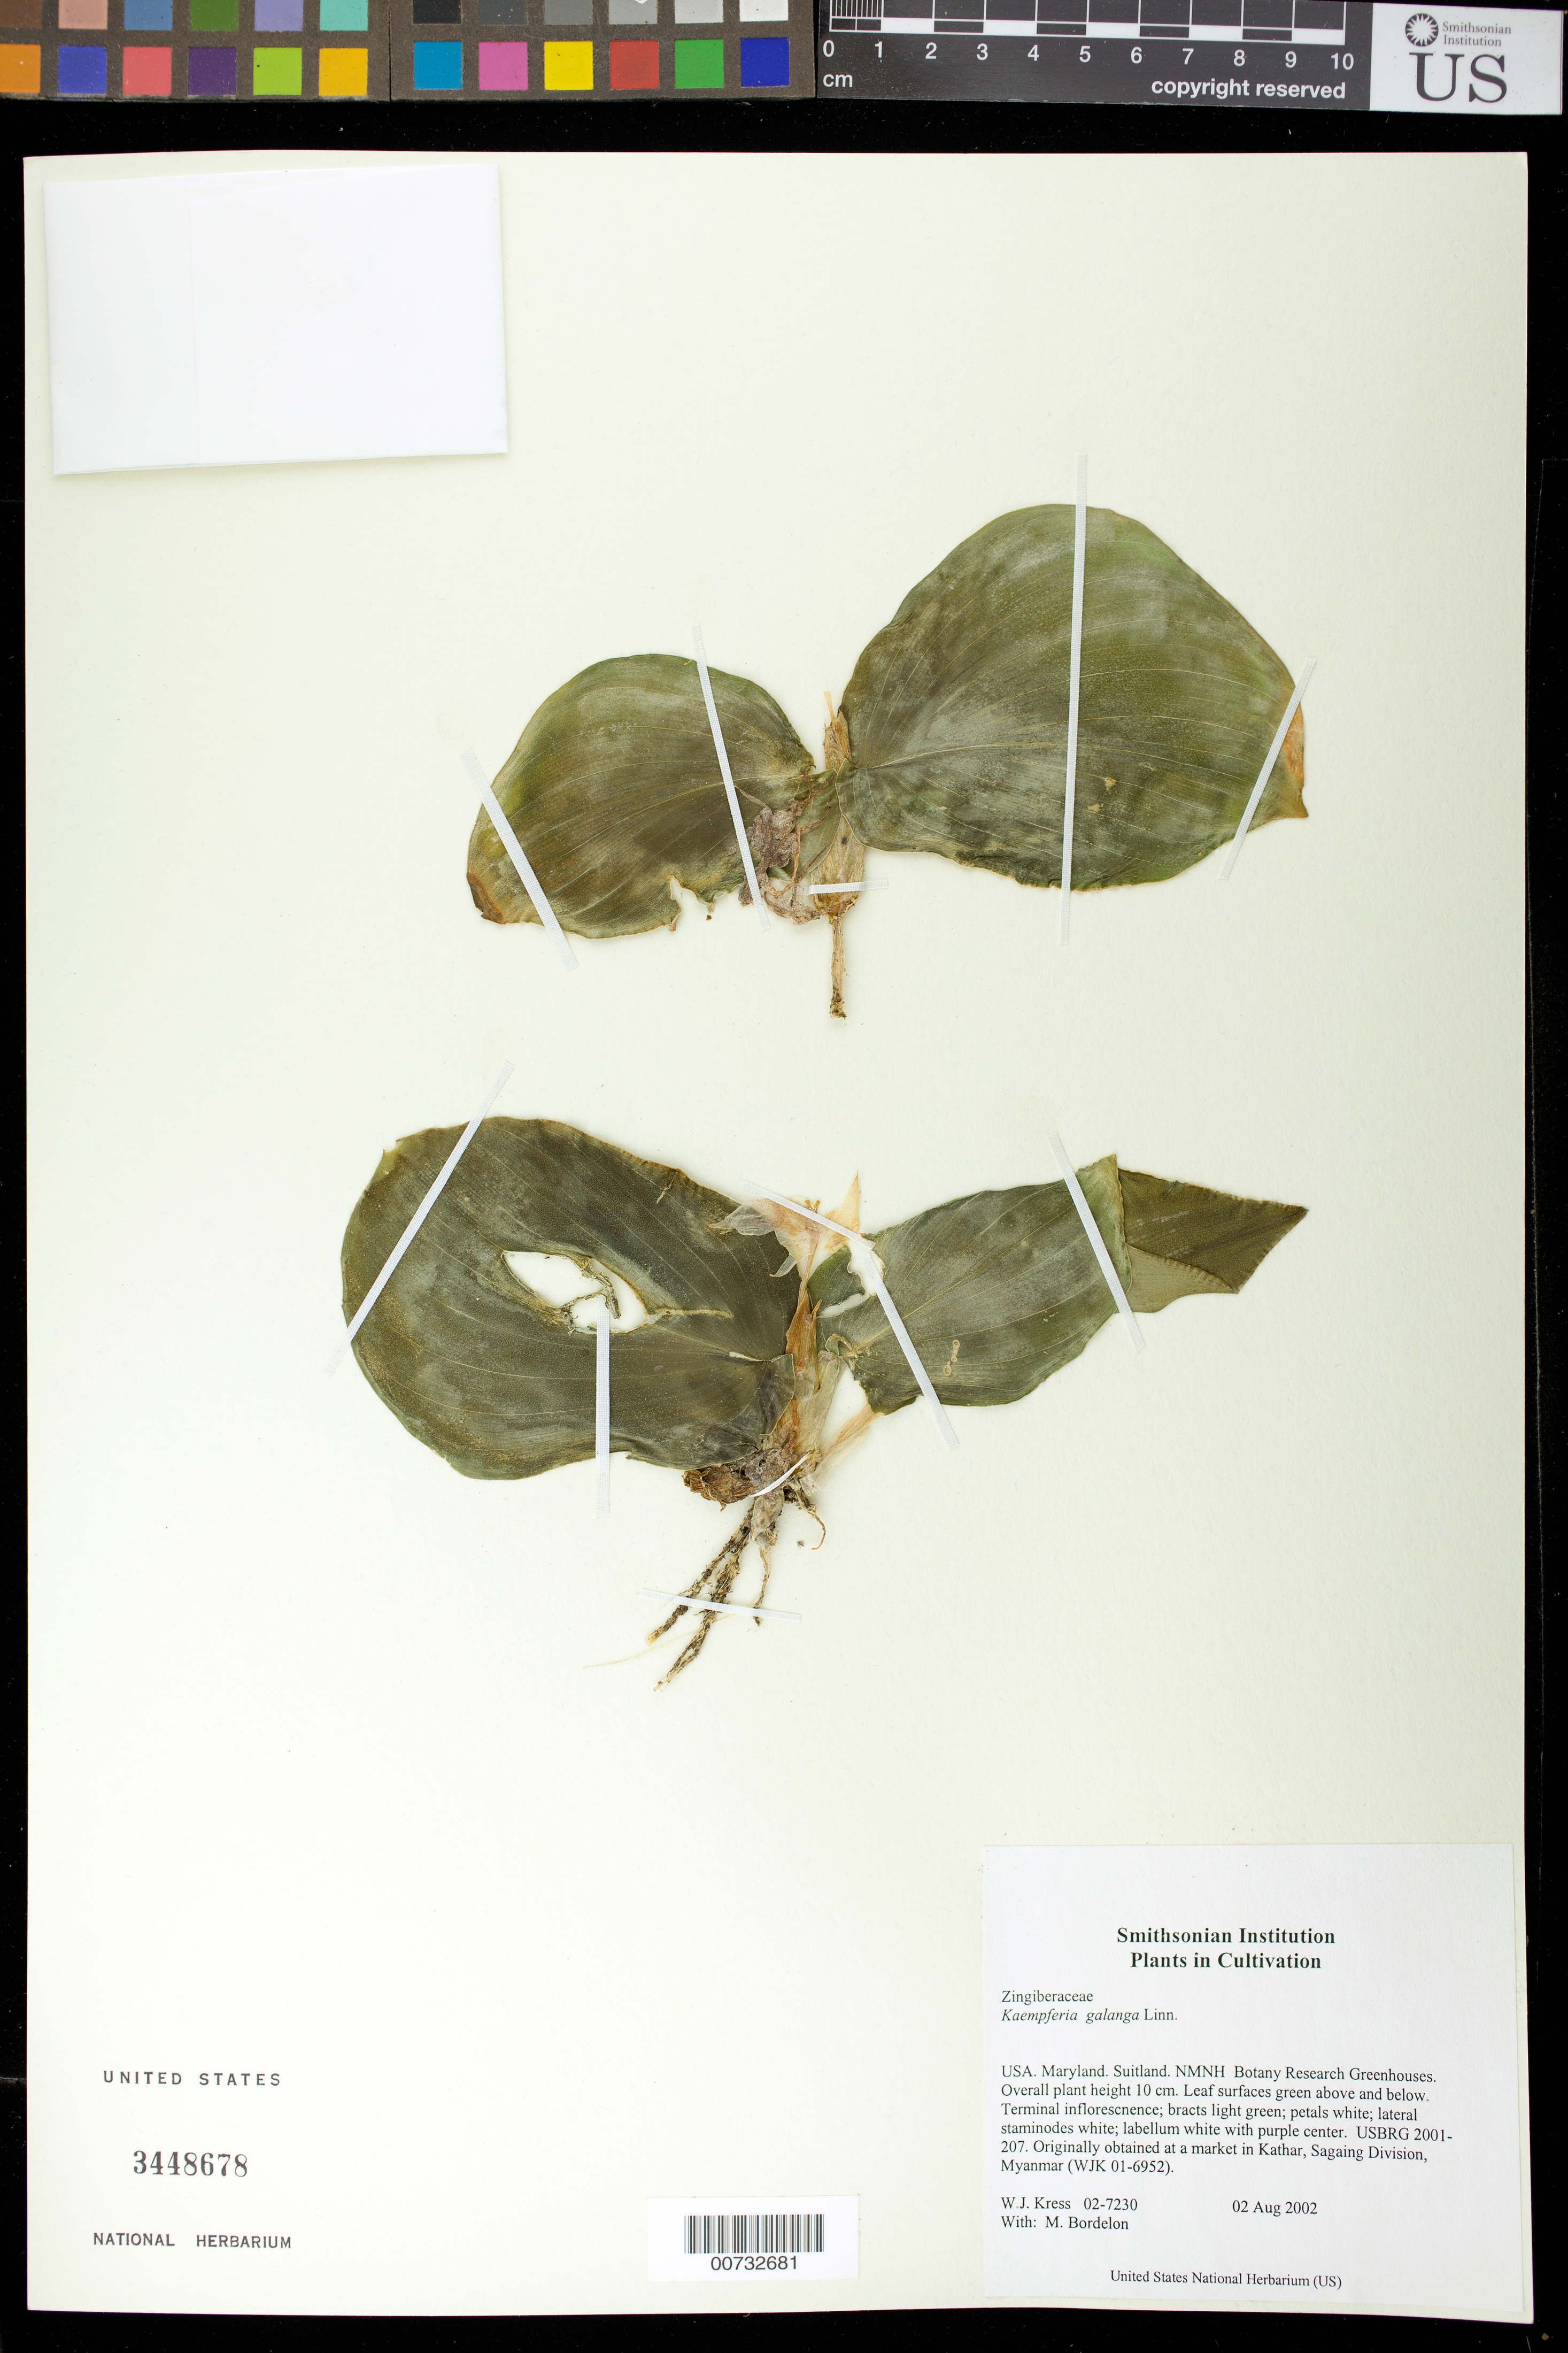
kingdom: Plantae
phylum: Tracheophyta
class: Liliopsida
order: Zingiberales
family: Zingiberaceae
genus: Kaempferia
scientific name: Kaempferia galanga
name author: L.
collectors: W. J. Kress & M. Bordelon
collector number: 02-7230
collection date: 2002-08-02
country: United States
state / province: Maryland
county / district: Prince George's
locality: NMNH Botany Research Greenhouses. Suitland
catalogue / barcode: US 3448678